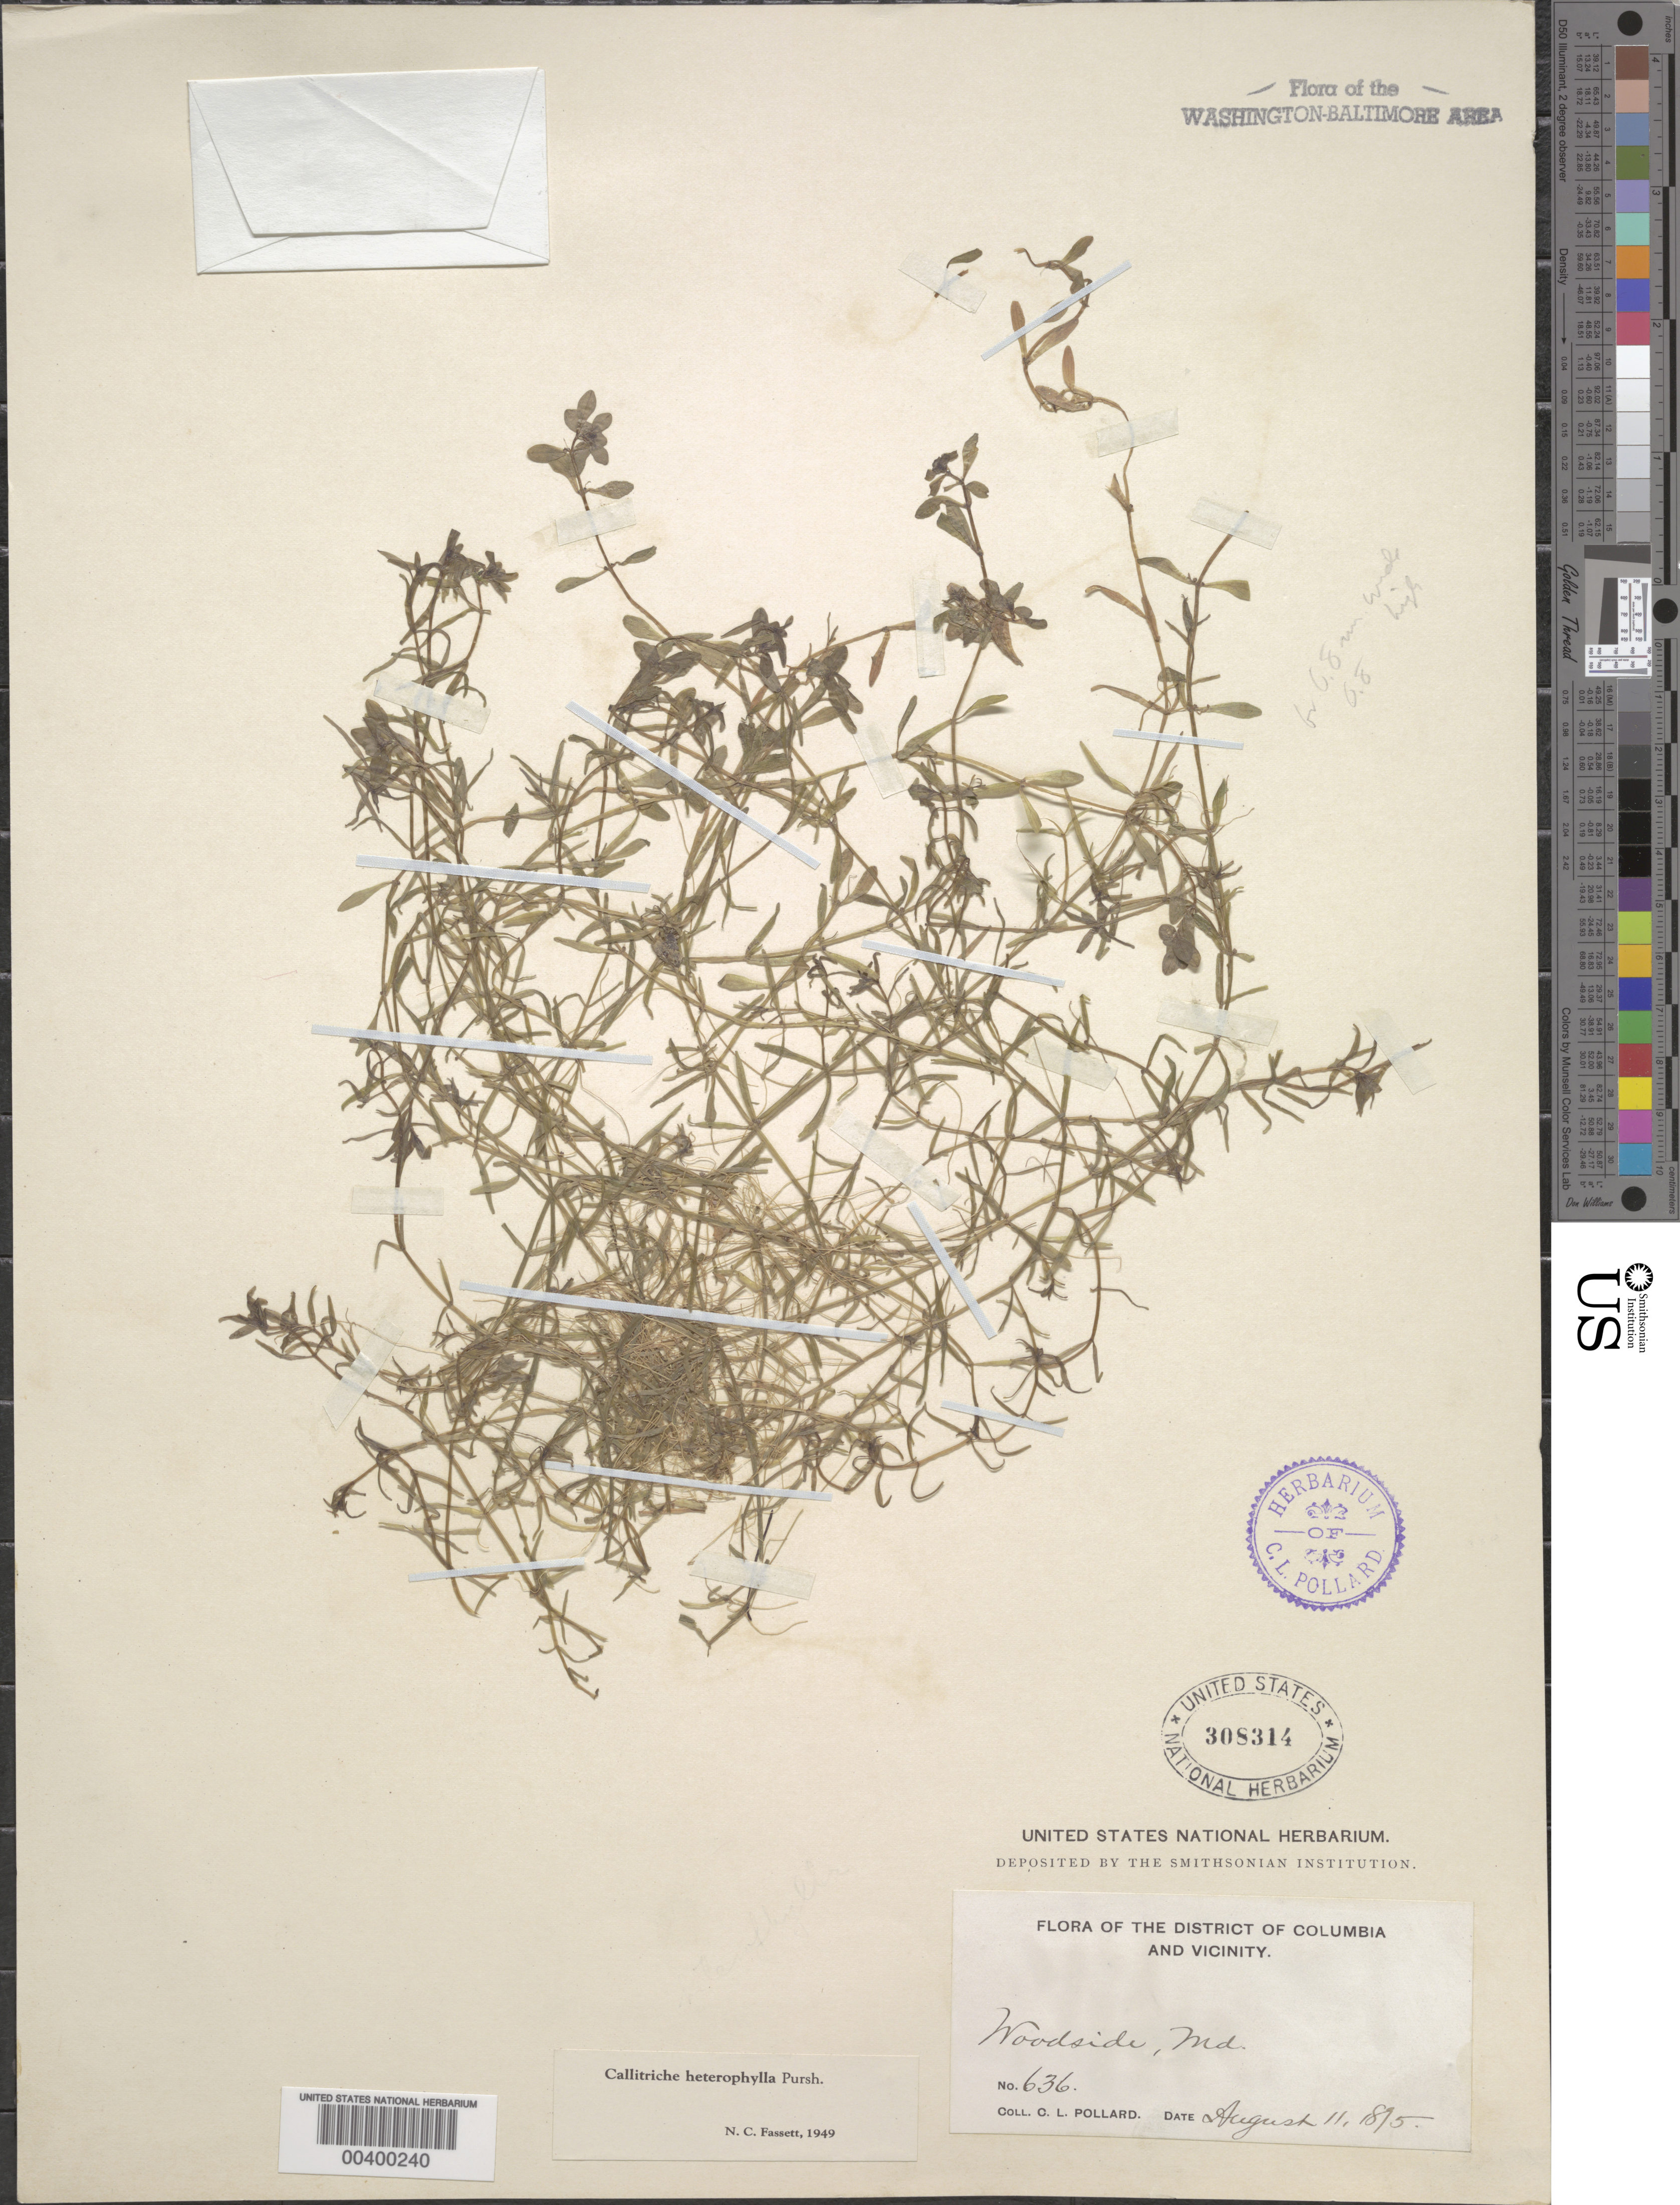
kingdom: Plantae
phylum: Tracheophyta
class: Magnoliopsida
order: Lamiales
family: Plantaginaceae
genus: Callitriche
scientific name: Callitriche heterophylla Pursh emend. Darby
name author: Pursh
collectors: C. L. Pollard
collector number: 636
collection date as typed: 11 Aug 1895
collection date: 1895-08-11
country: United States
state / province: Maryland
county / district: Montgomery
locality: Woodside vicinity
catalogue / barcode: US 308314